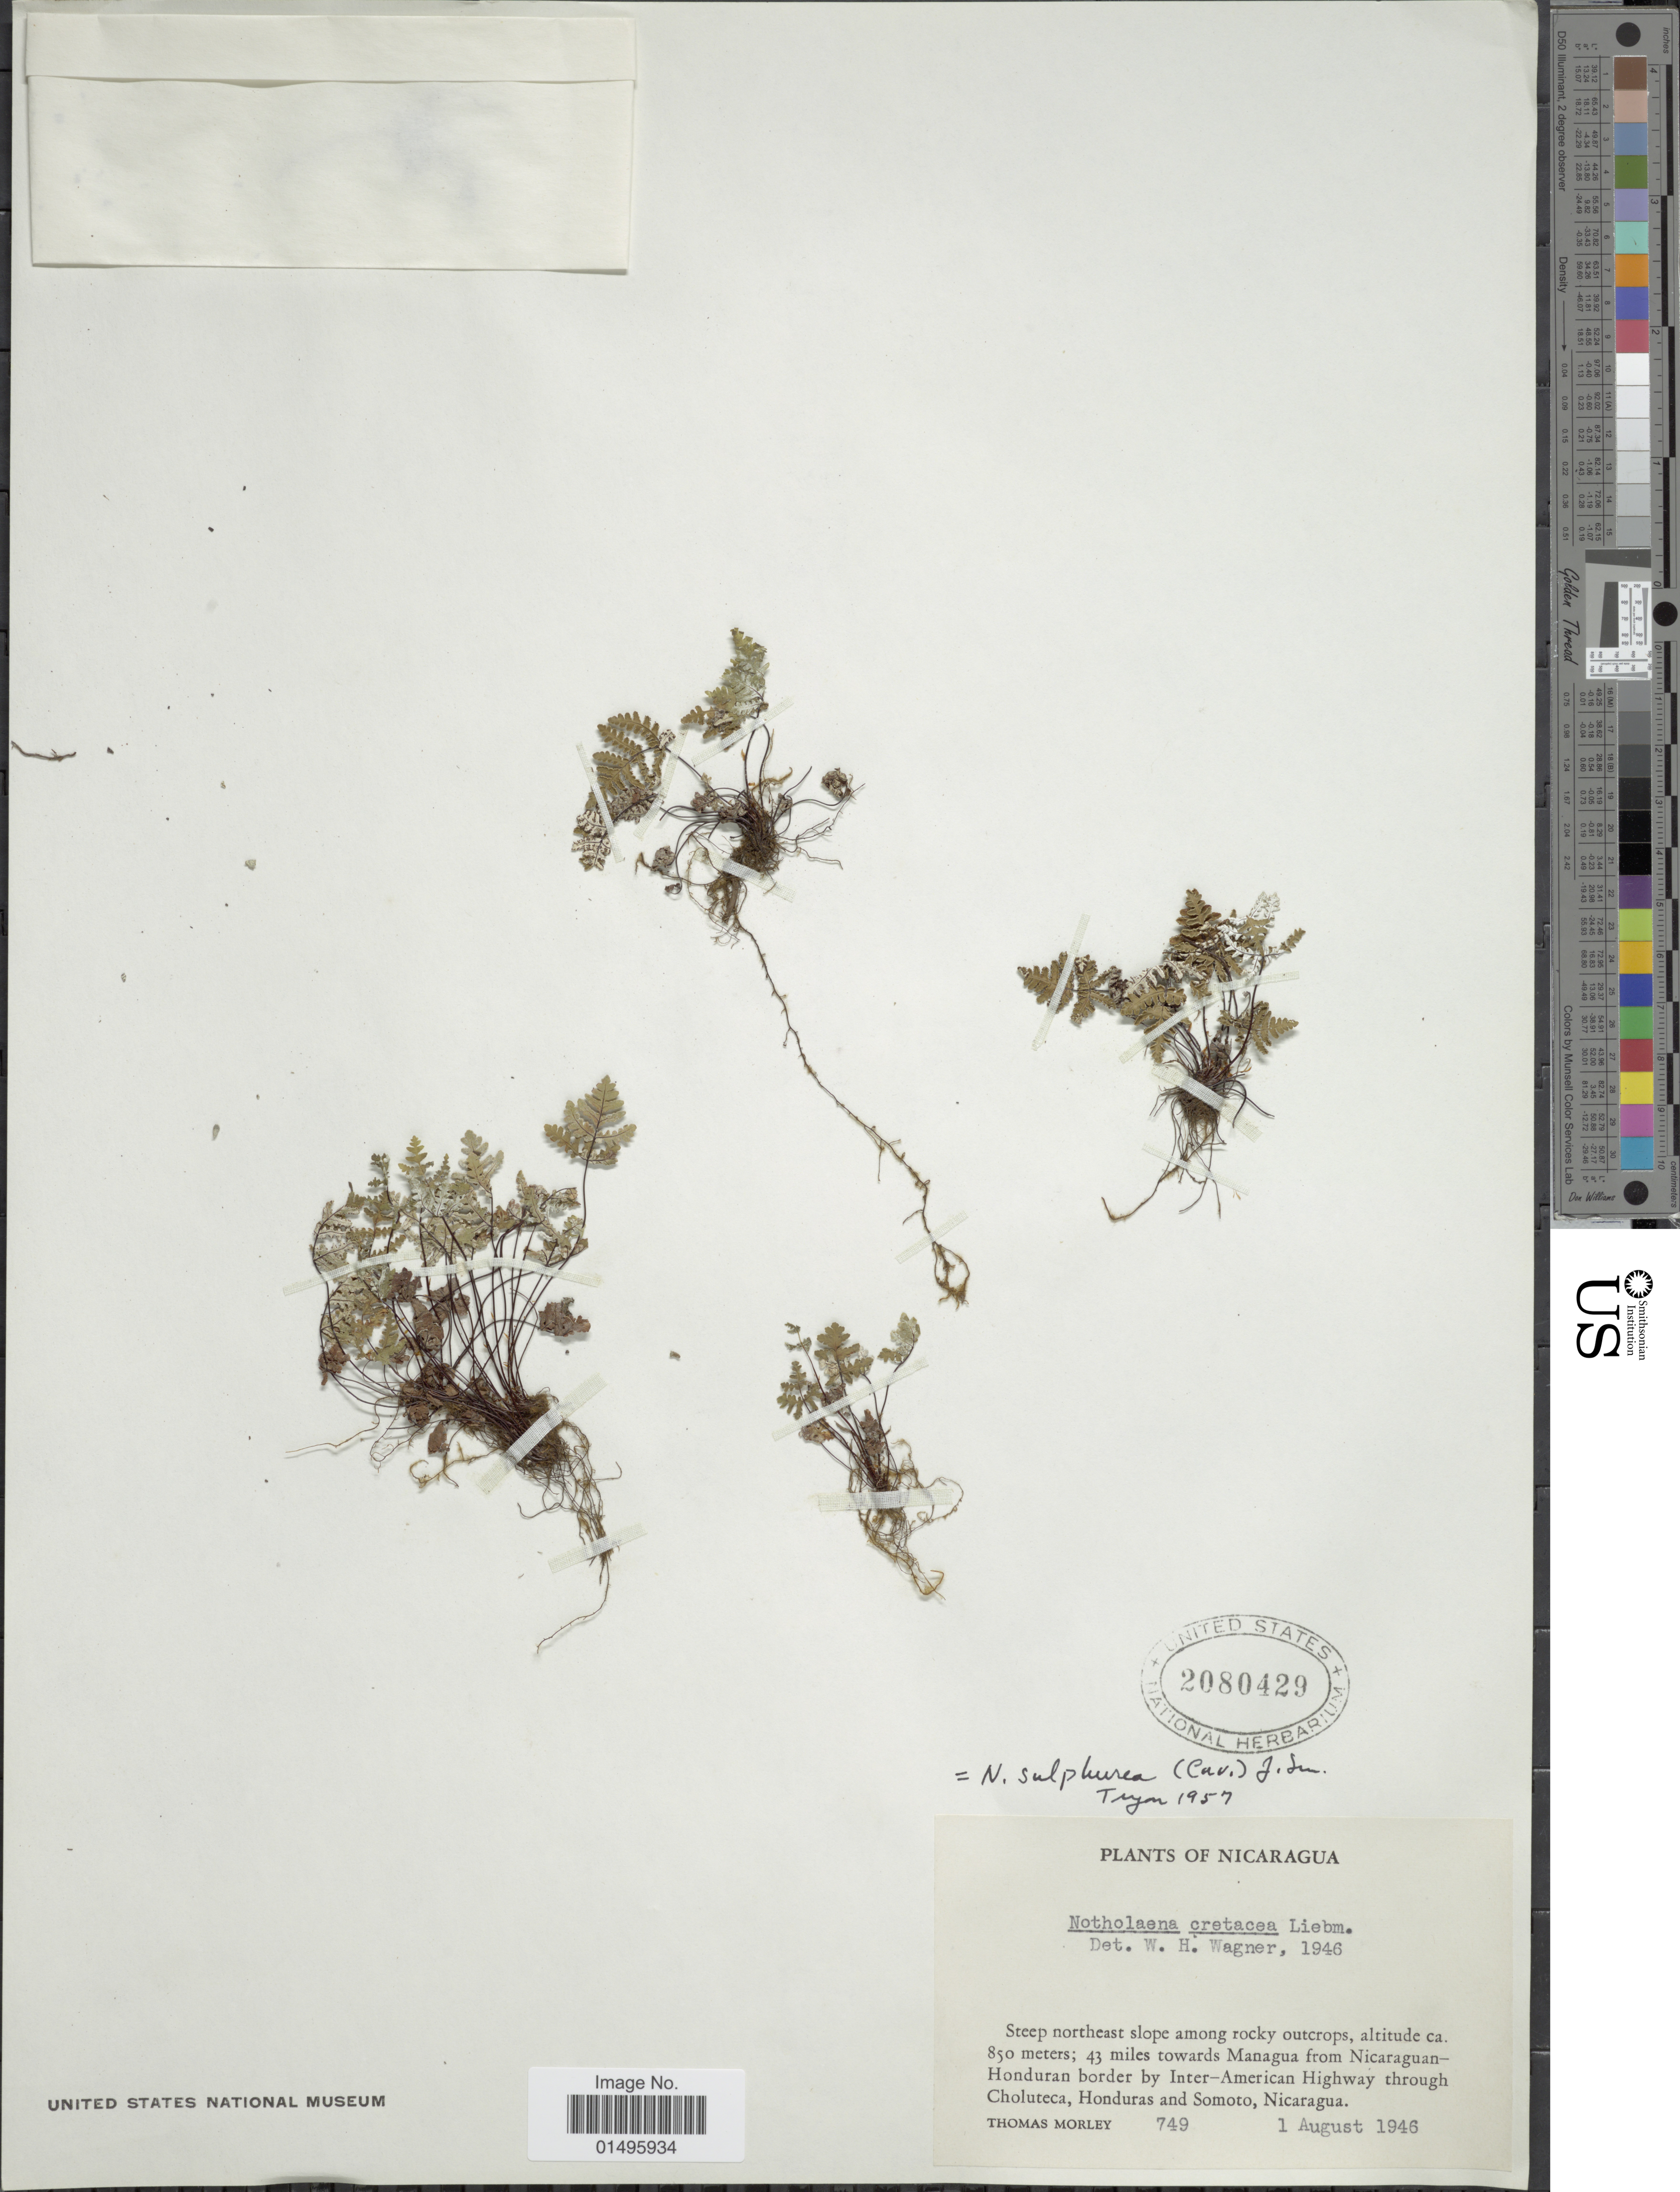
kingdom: Plantae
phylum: Tracheophyta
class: Polypodiopsida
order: Polypodiales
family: Pteridaceae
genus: Notholaena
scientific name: Notholaena sulphurea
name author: (Cav.) Small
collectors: T. Morley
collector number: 749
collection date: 1946-08-01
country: Nicaragua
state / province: Managua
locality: Nicaragua, 43 miles towards Managua from Nicaraguan-Honduran border by Inter-American Highway through Choluteca, Honduras and Somoto, Nicaragua.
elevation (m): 850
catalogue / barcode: US 2080429